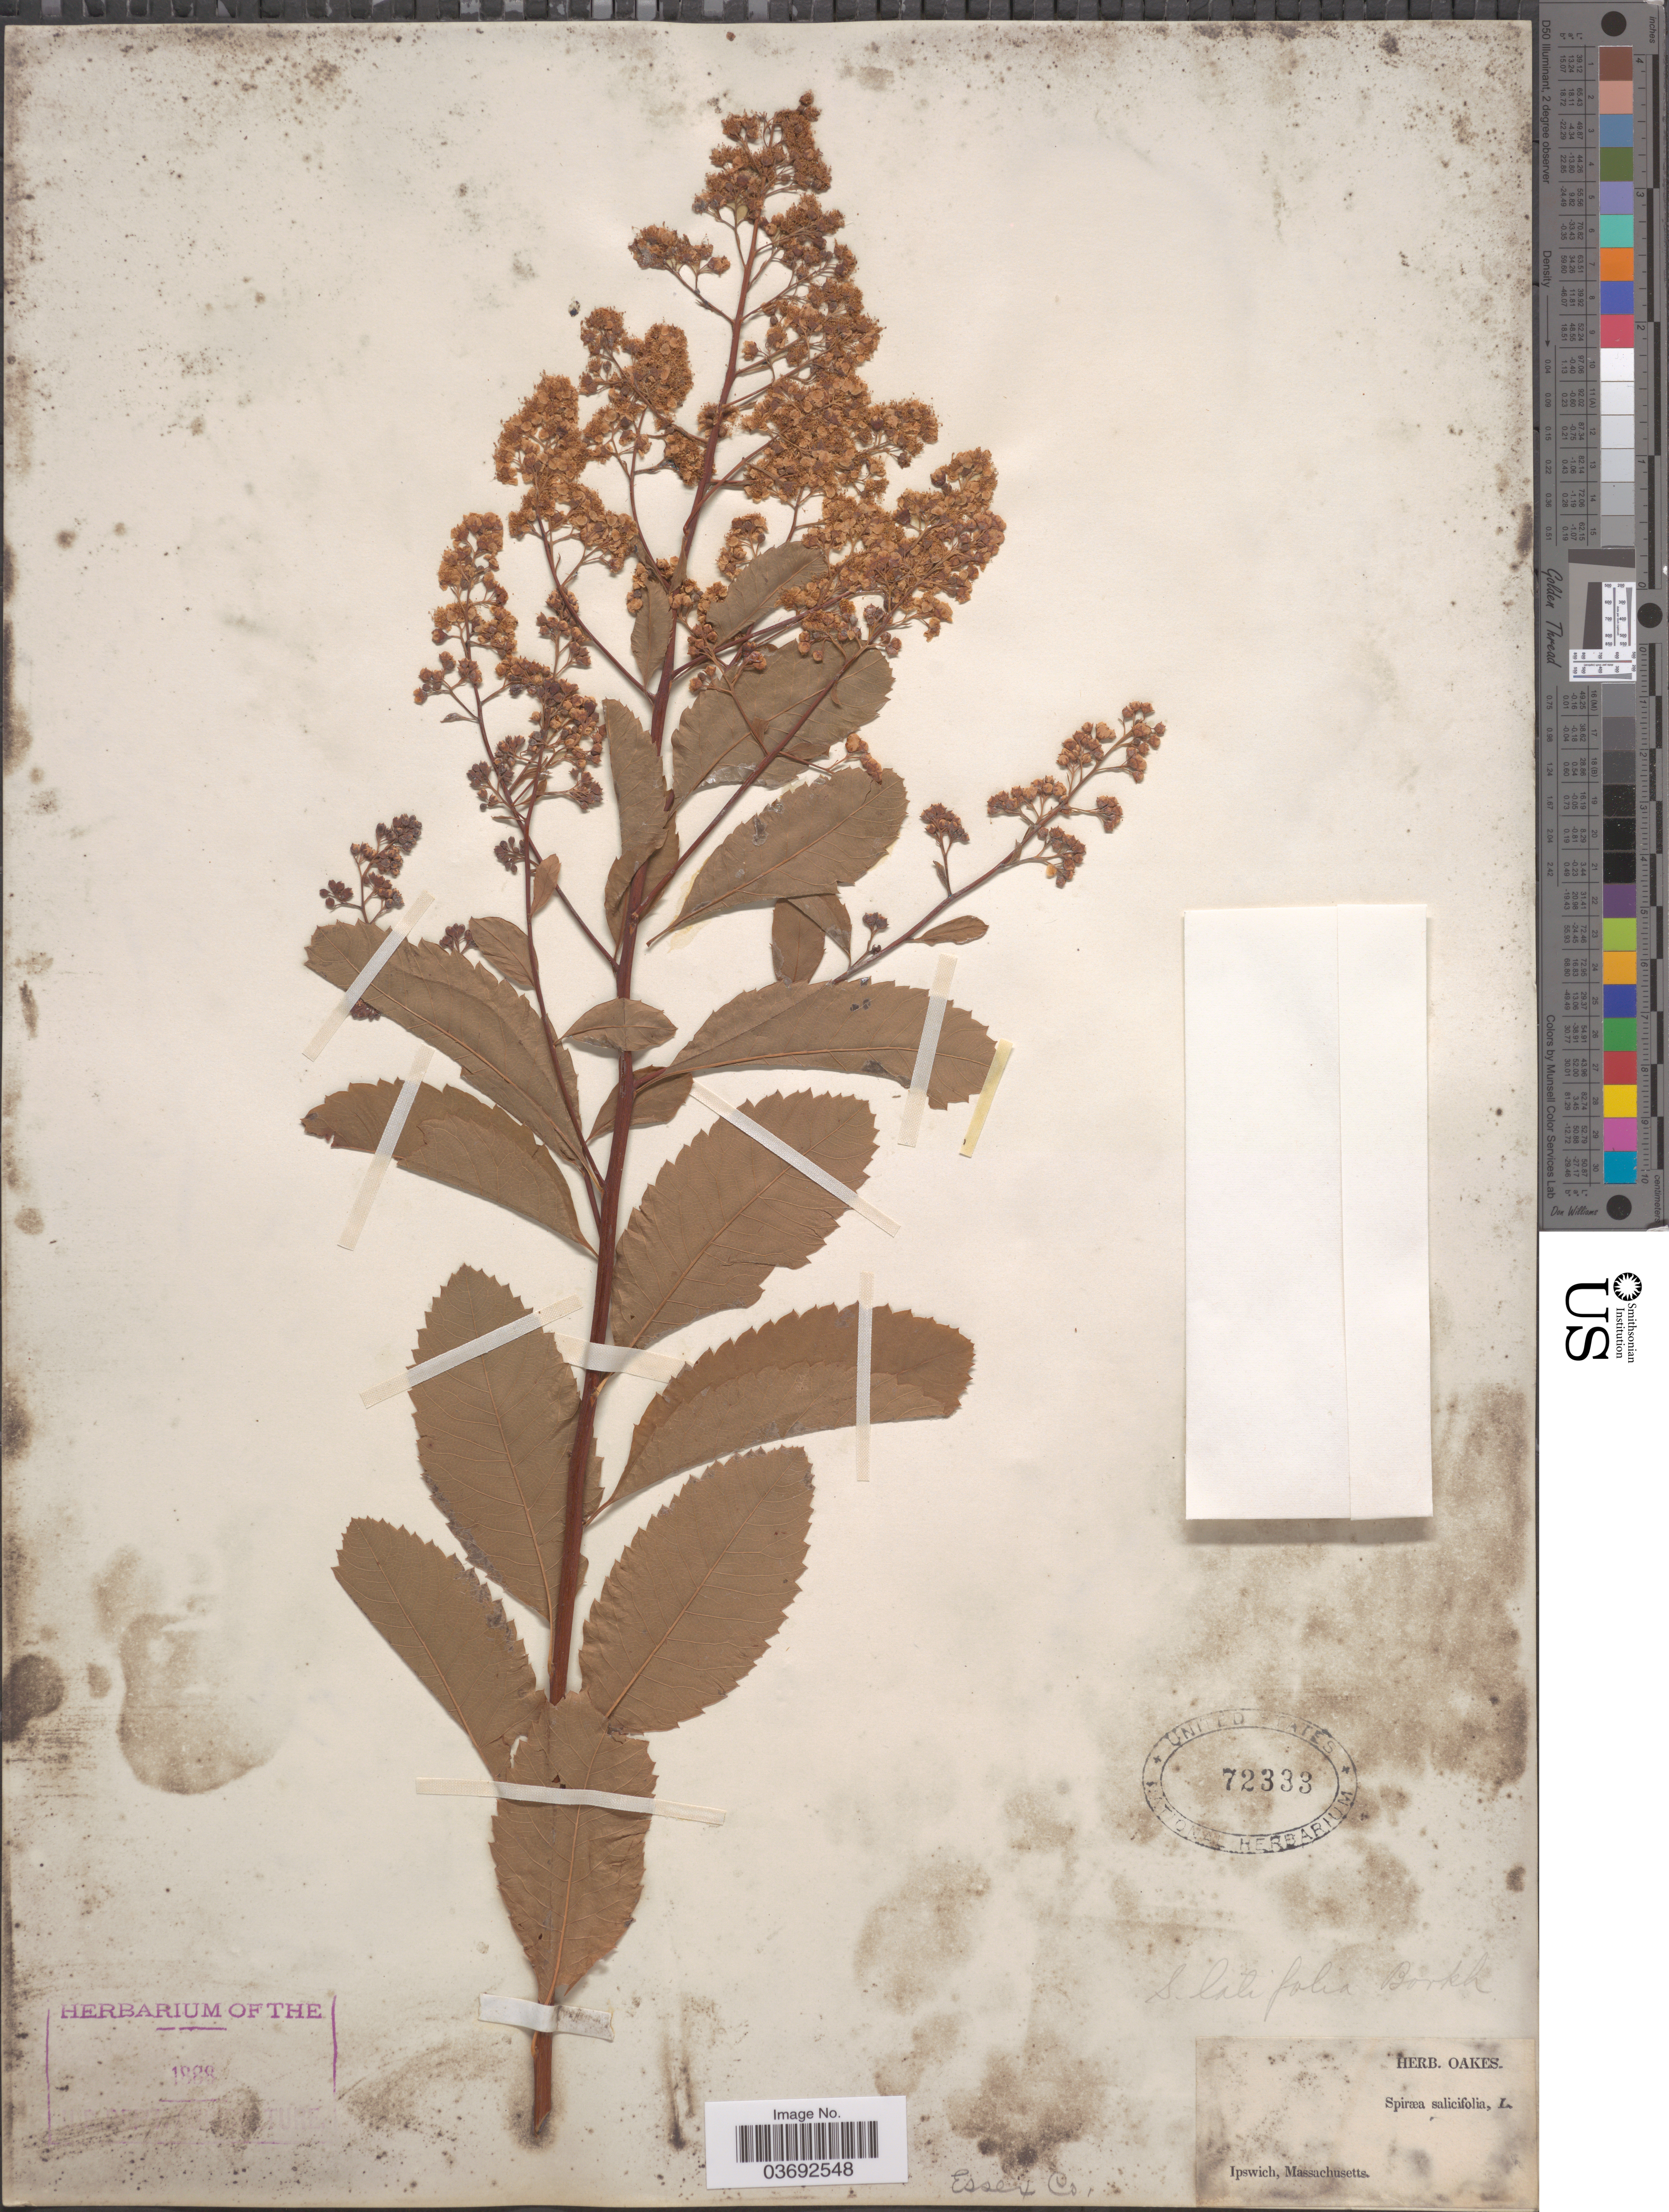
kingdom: Plantae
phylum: Tracheophyta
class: Magnoliopsida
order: Rosales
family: Rosaceae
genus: Spiraea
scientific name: Spiraea latifolia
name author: Borkh.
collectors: ex herb. Oakes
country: United States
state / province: Massachusetts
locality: Ipswich, Essex Co.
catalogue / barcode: US 72333